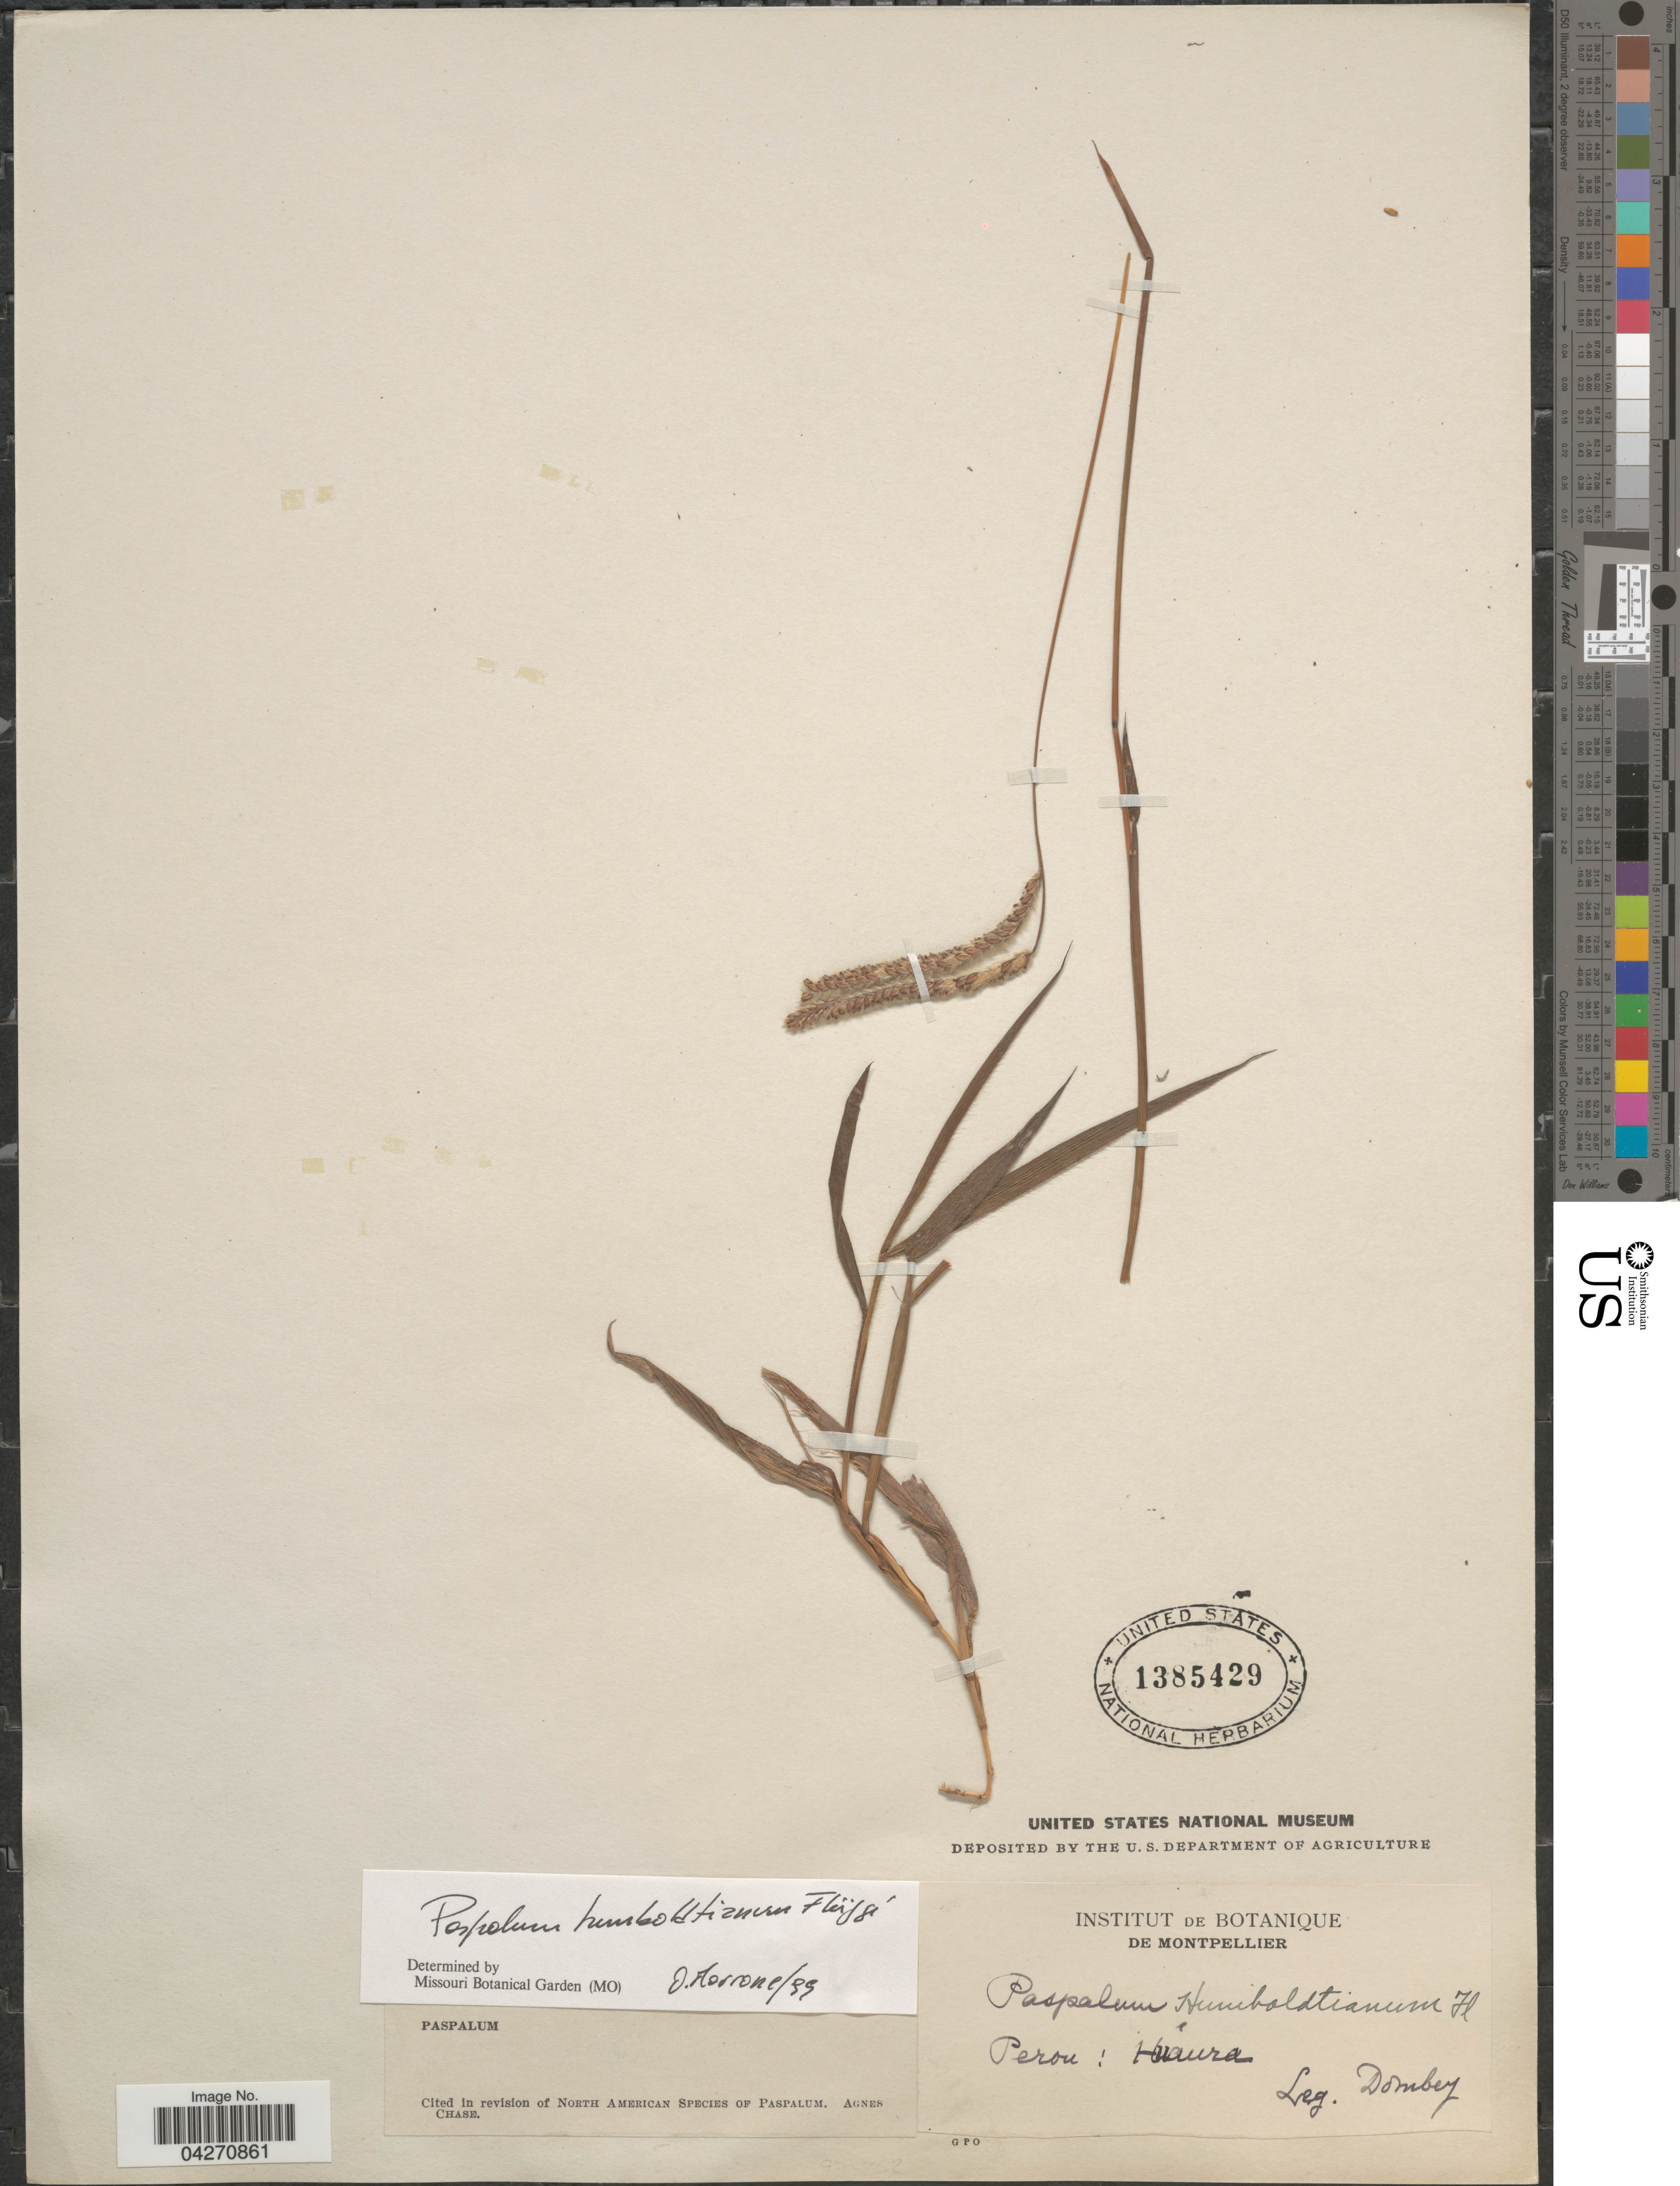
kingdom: Plantae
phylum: Tracheophyta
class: Liliopsida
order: Poales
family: Poaceae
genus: Paspalum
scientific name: Paspalum humboldtianum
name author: Flüggé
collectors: Dombey, --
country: Peru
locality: Perou: Huaura.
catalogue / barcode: US 1385429